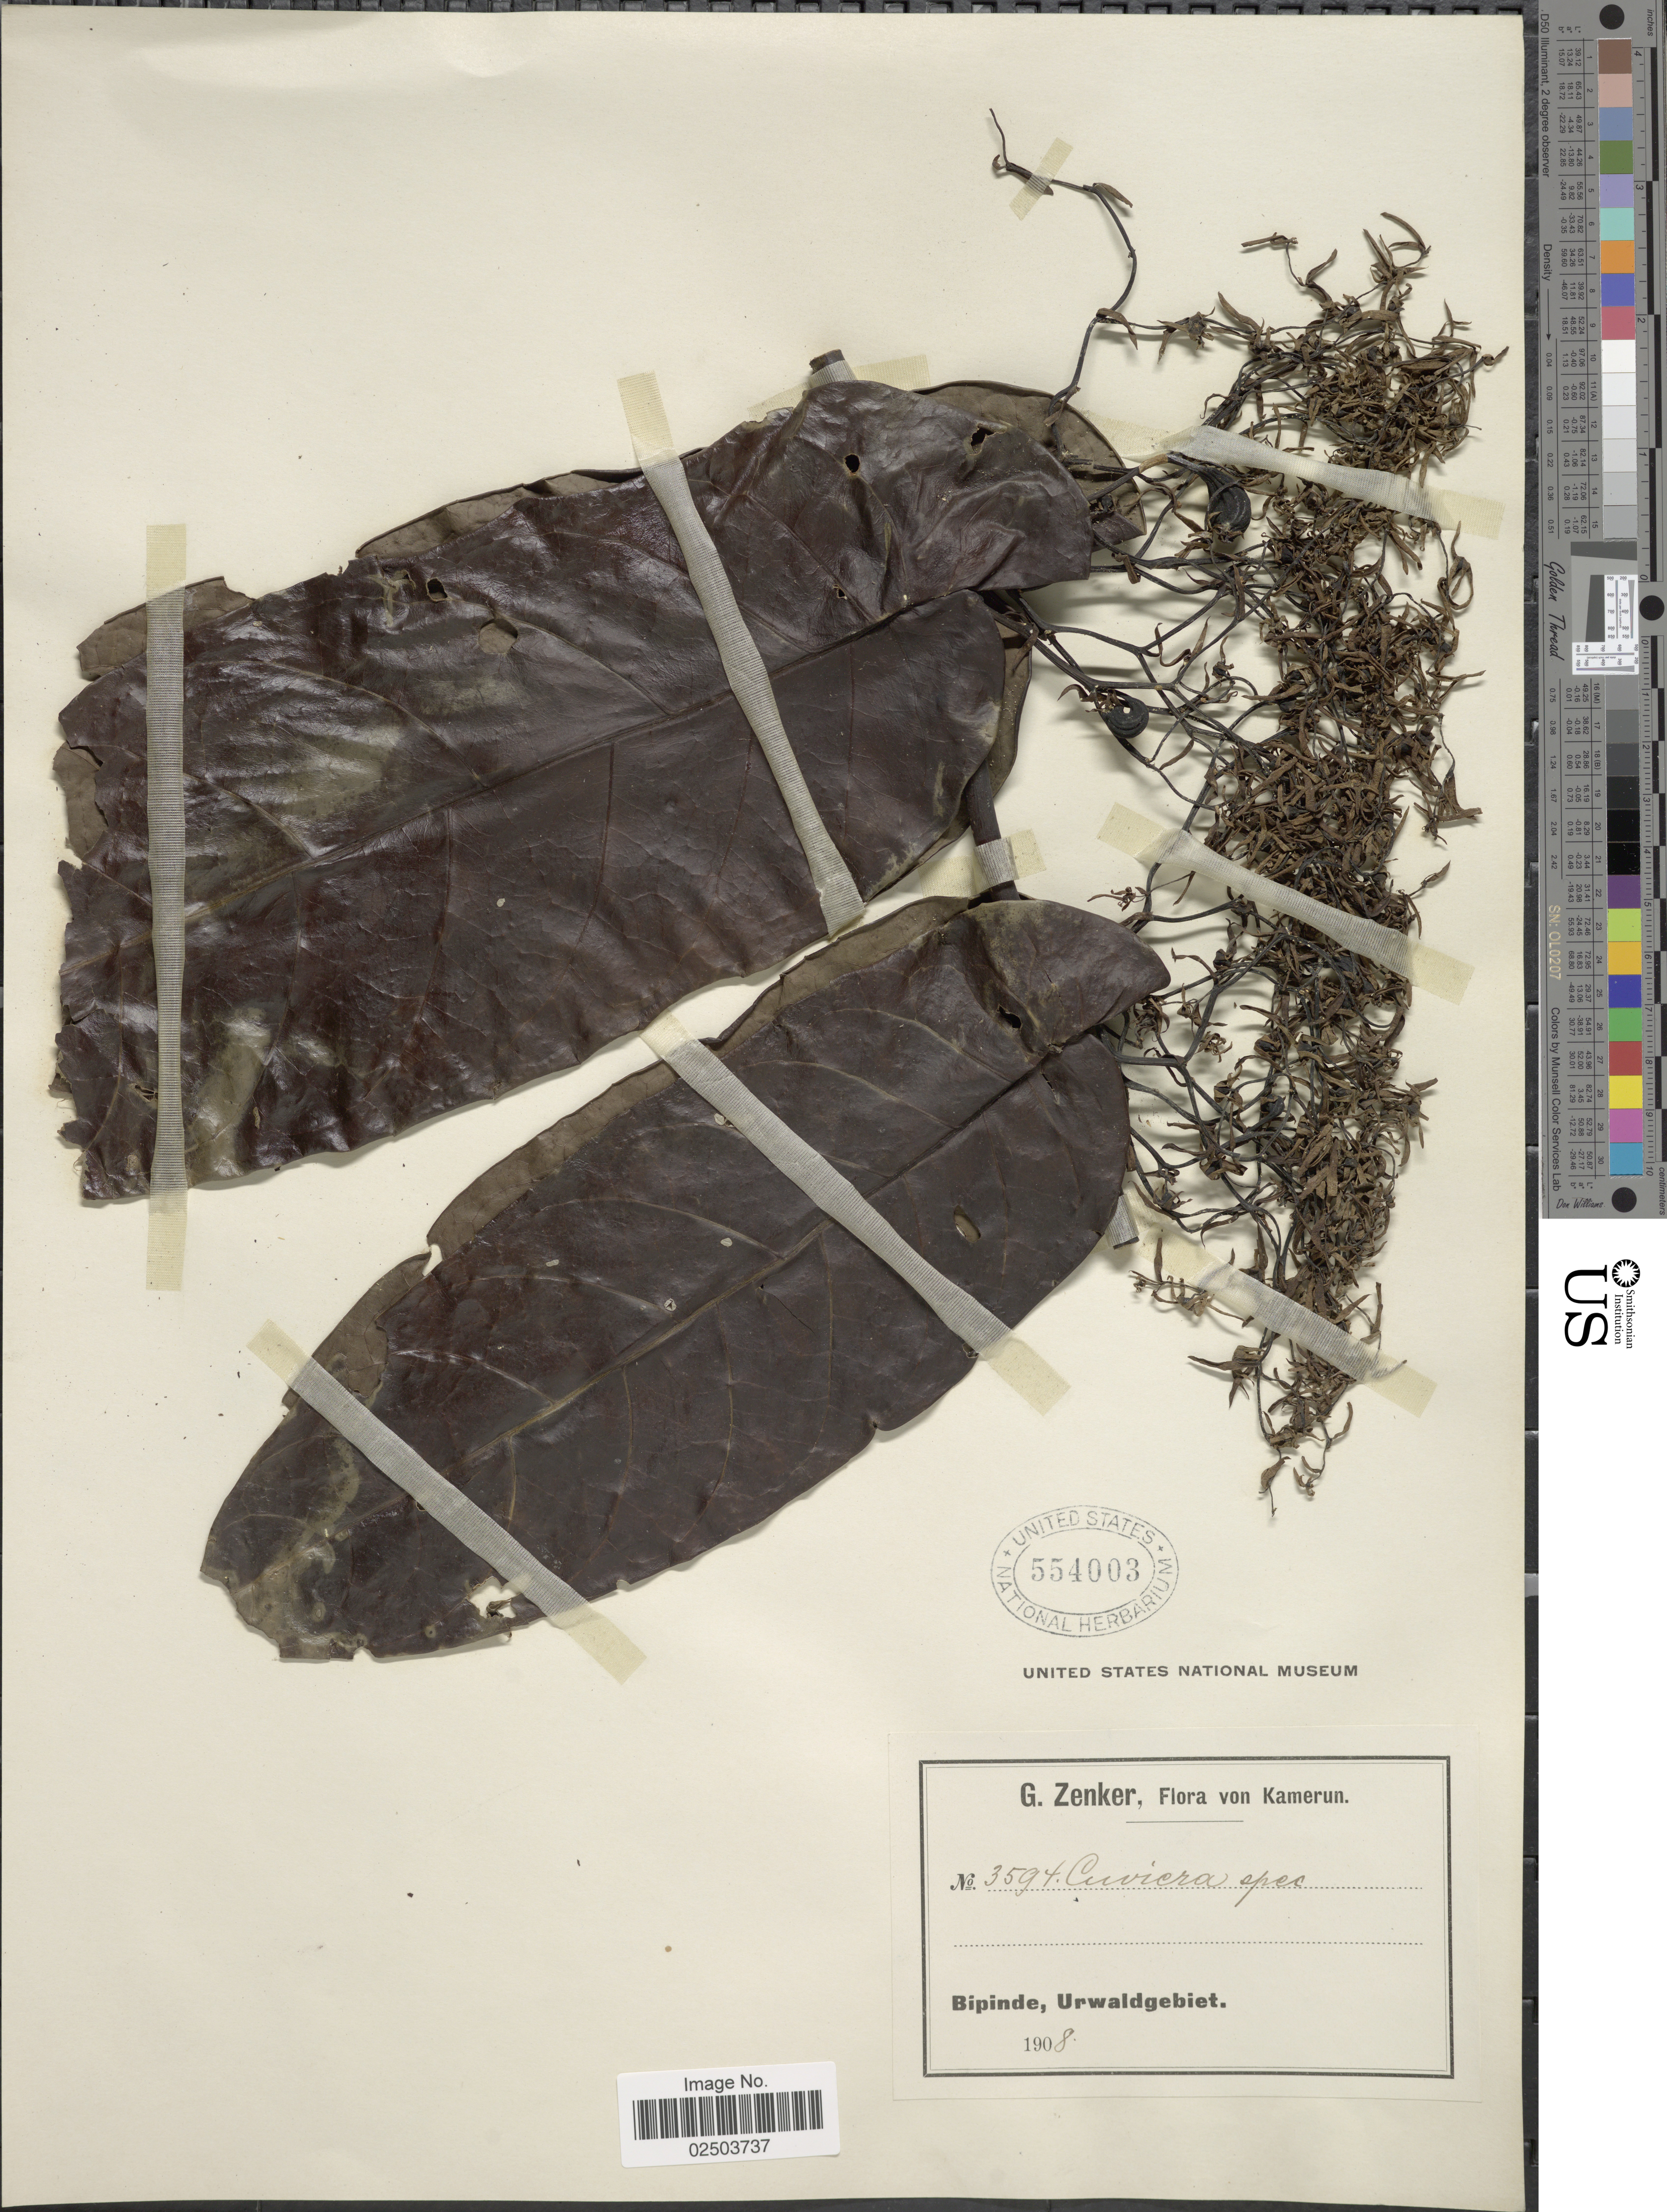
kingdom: Plantae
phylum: Tracheophyta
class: Magnoliopsida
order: Gentianales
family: Rubiaceae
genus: Cuviera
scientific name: Cuviera sp.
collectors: G. A. Zenker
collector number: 3594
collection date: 1908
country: Cameroon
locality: Kamerun. Bipinde, Urwaldgebiet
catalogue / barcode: US 554003